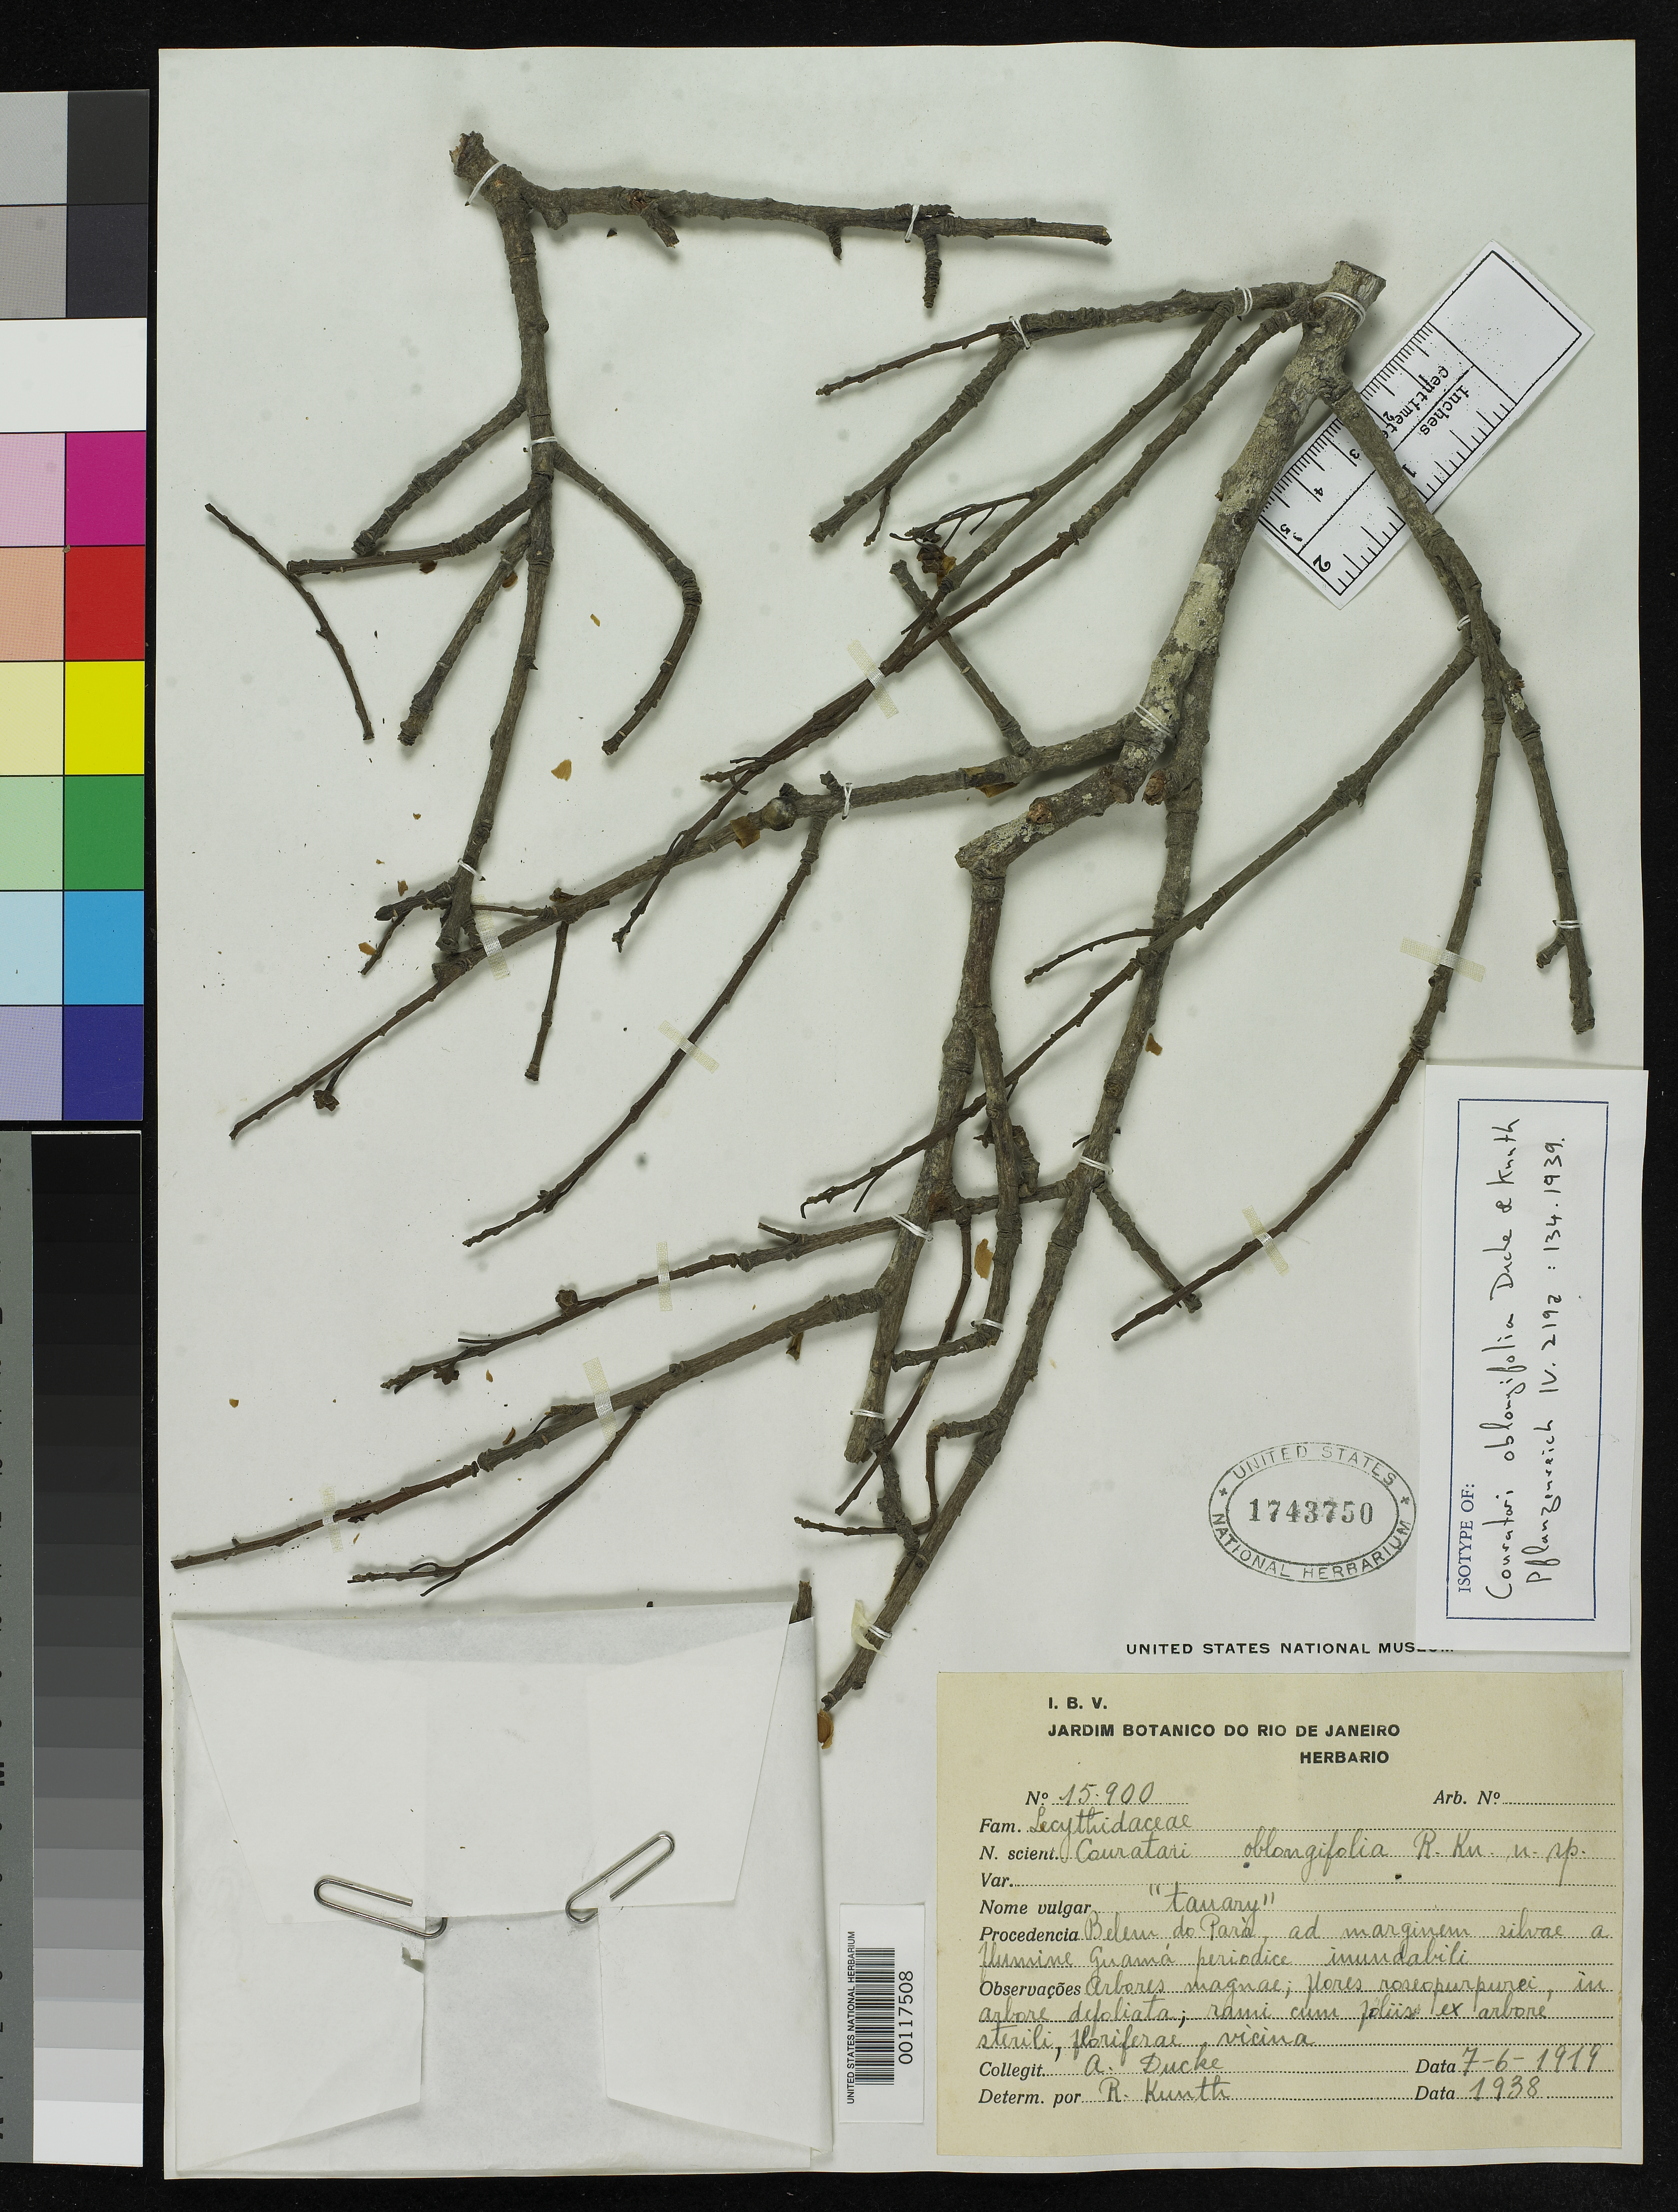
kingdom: Plantae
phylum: Tracheophyta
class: Magnoliopsida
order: Ericales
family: Lecythidaceae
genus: Couratari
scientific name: Couratari oblongifolia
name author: Ducke & R. Knuth in Engl.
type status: Isotype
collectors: A. Ducke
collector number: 15900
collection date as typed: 07 Jun 1919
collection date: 1919-06-07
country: Brazil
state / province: Pará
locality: Belem do Para.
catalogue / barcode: US 1743750